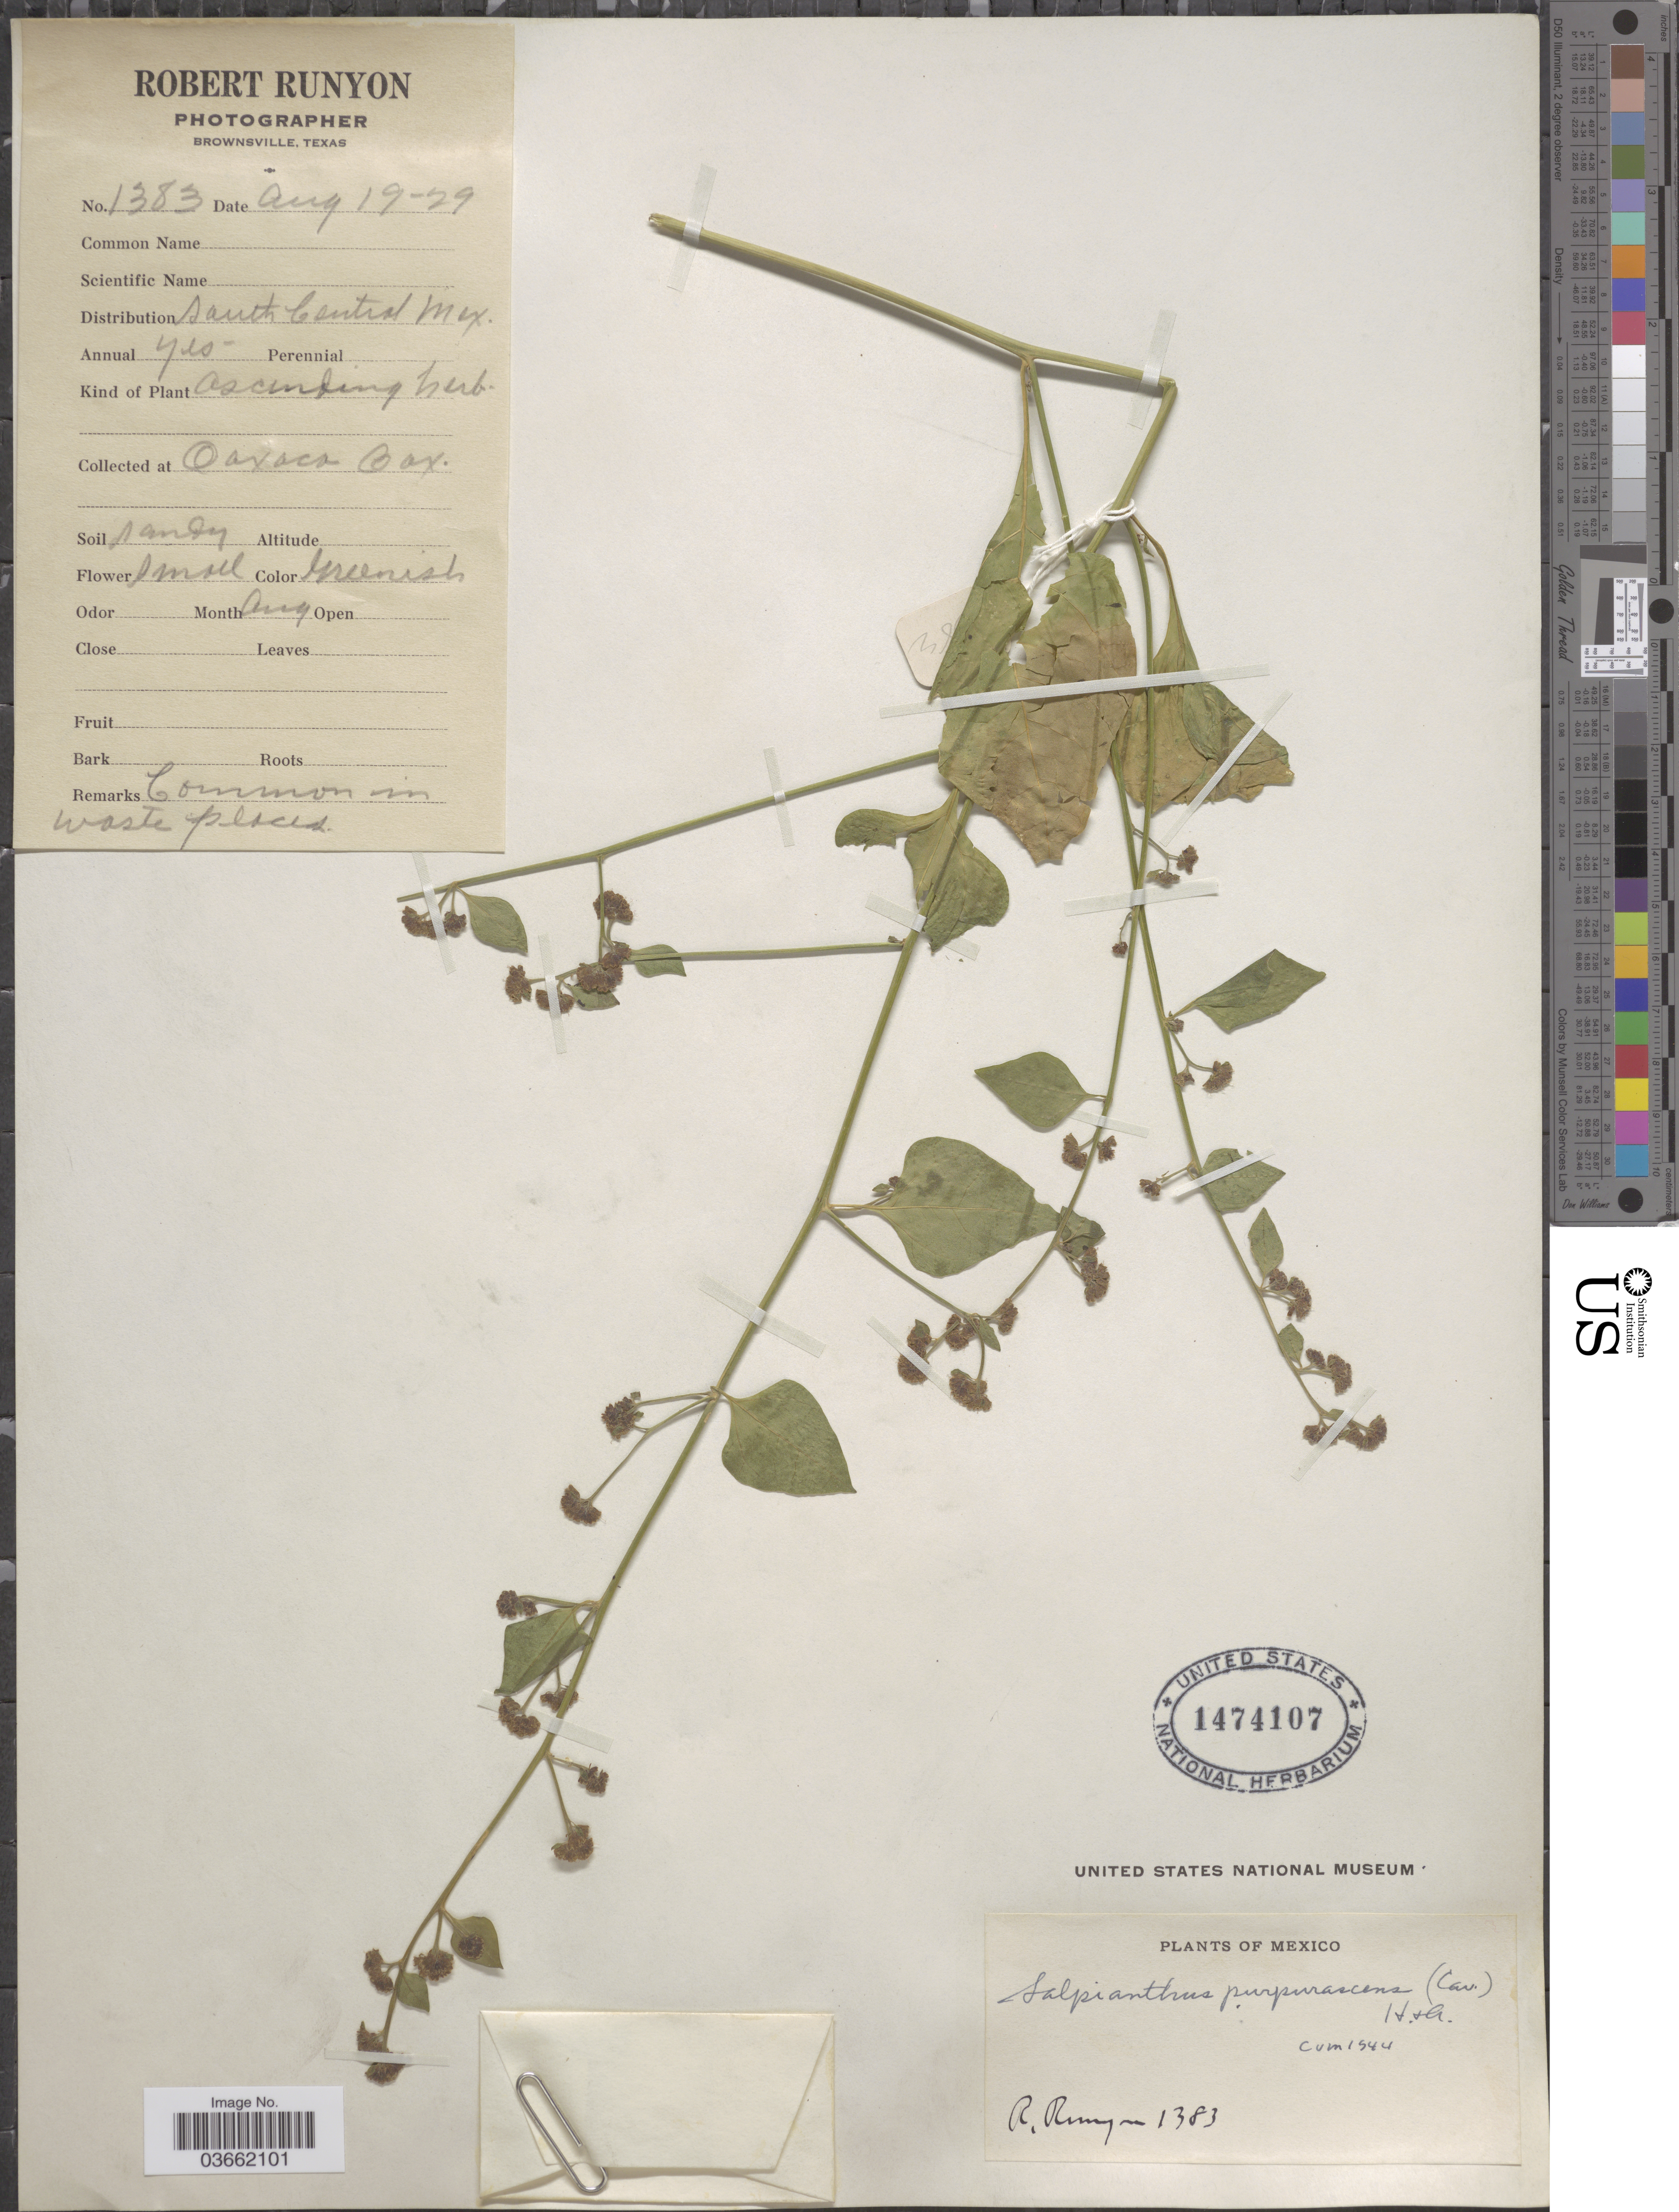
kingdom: Plantae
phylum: Tracheophyta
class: Magnoliopsida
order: Caryophyllales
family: Nyctaginaceae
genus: Salpianthus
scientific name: Salpianthus purpurascens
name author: (Cav. ex Lag.) Hook. & Arn.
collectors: R. Runyon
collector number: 1383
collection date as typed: Transcribed d/m/y: 19/8/29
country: Mexico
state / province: Oaxaca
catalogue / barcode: US 1474107